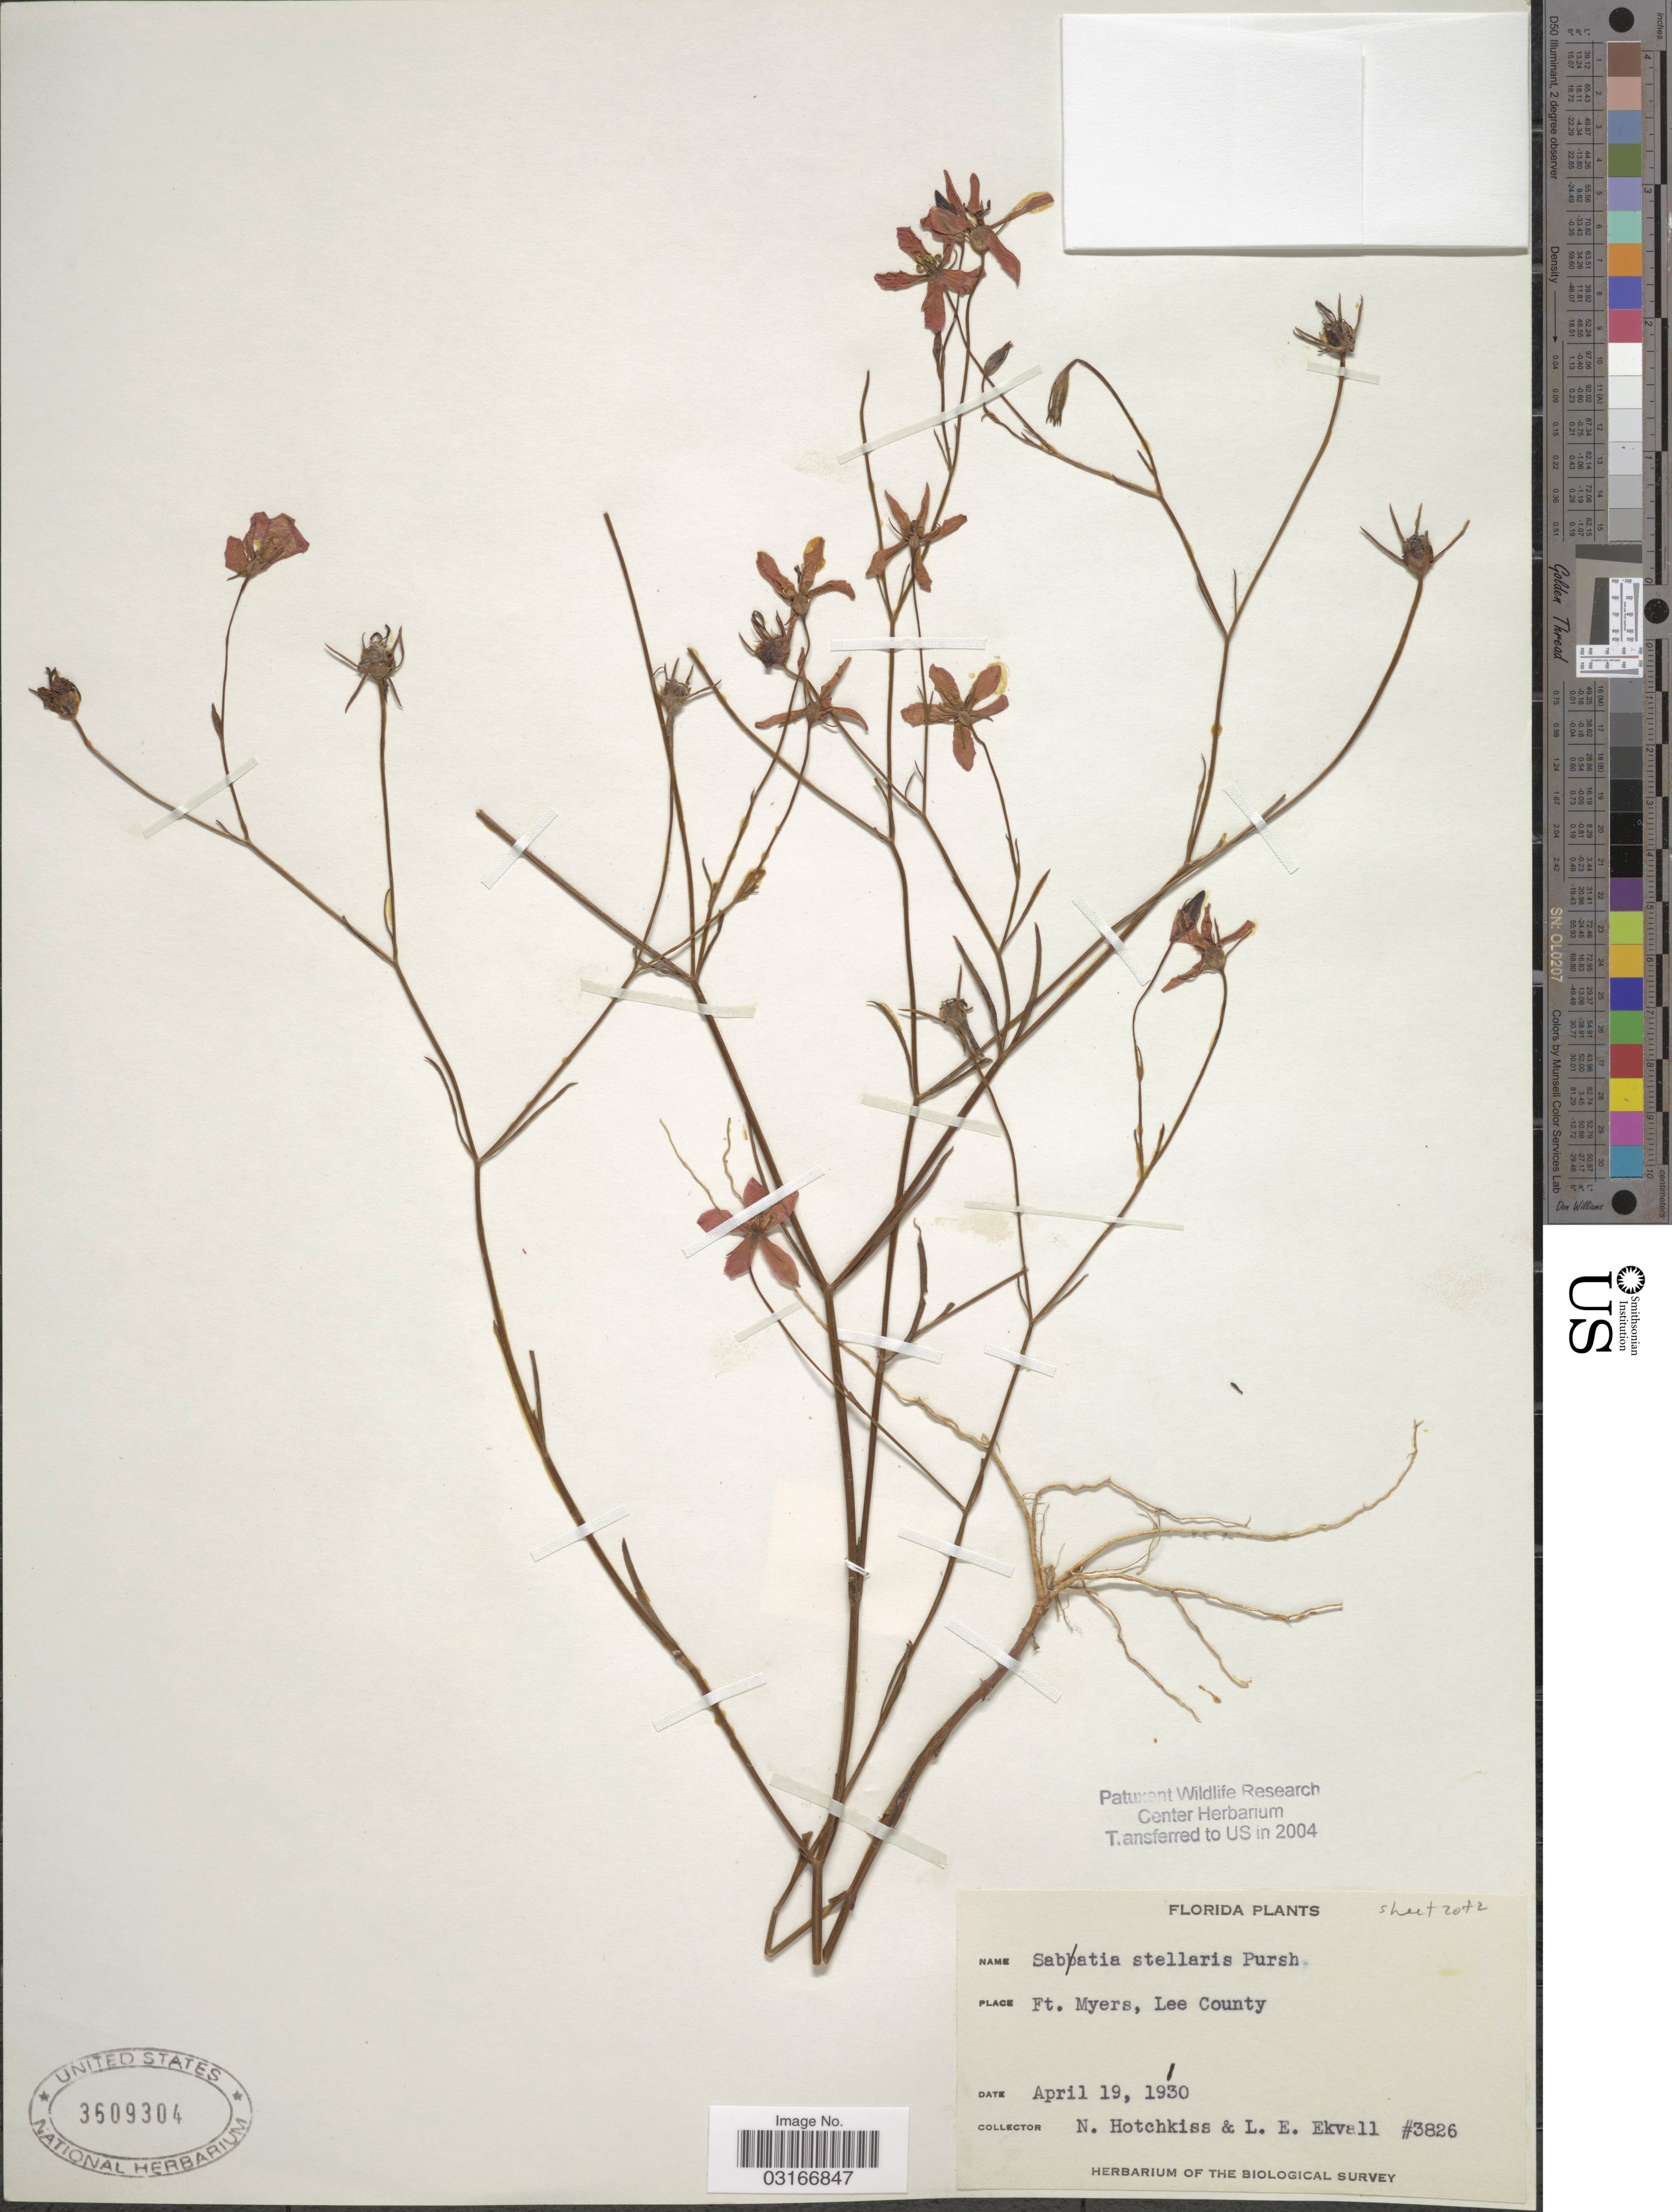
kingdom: Plantae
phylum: Tracheophyta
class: Magnoliopsida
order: Gentianales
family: Gentianaceae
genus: Sabatia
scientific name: Sabatia stellaris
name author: Pursh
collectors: N. Hotchkiss & L. Ekvall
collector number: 3826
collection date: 1930-04-19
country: United States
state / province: Florida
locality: Ft. Myers, Lee County.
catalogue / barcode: US 3609304